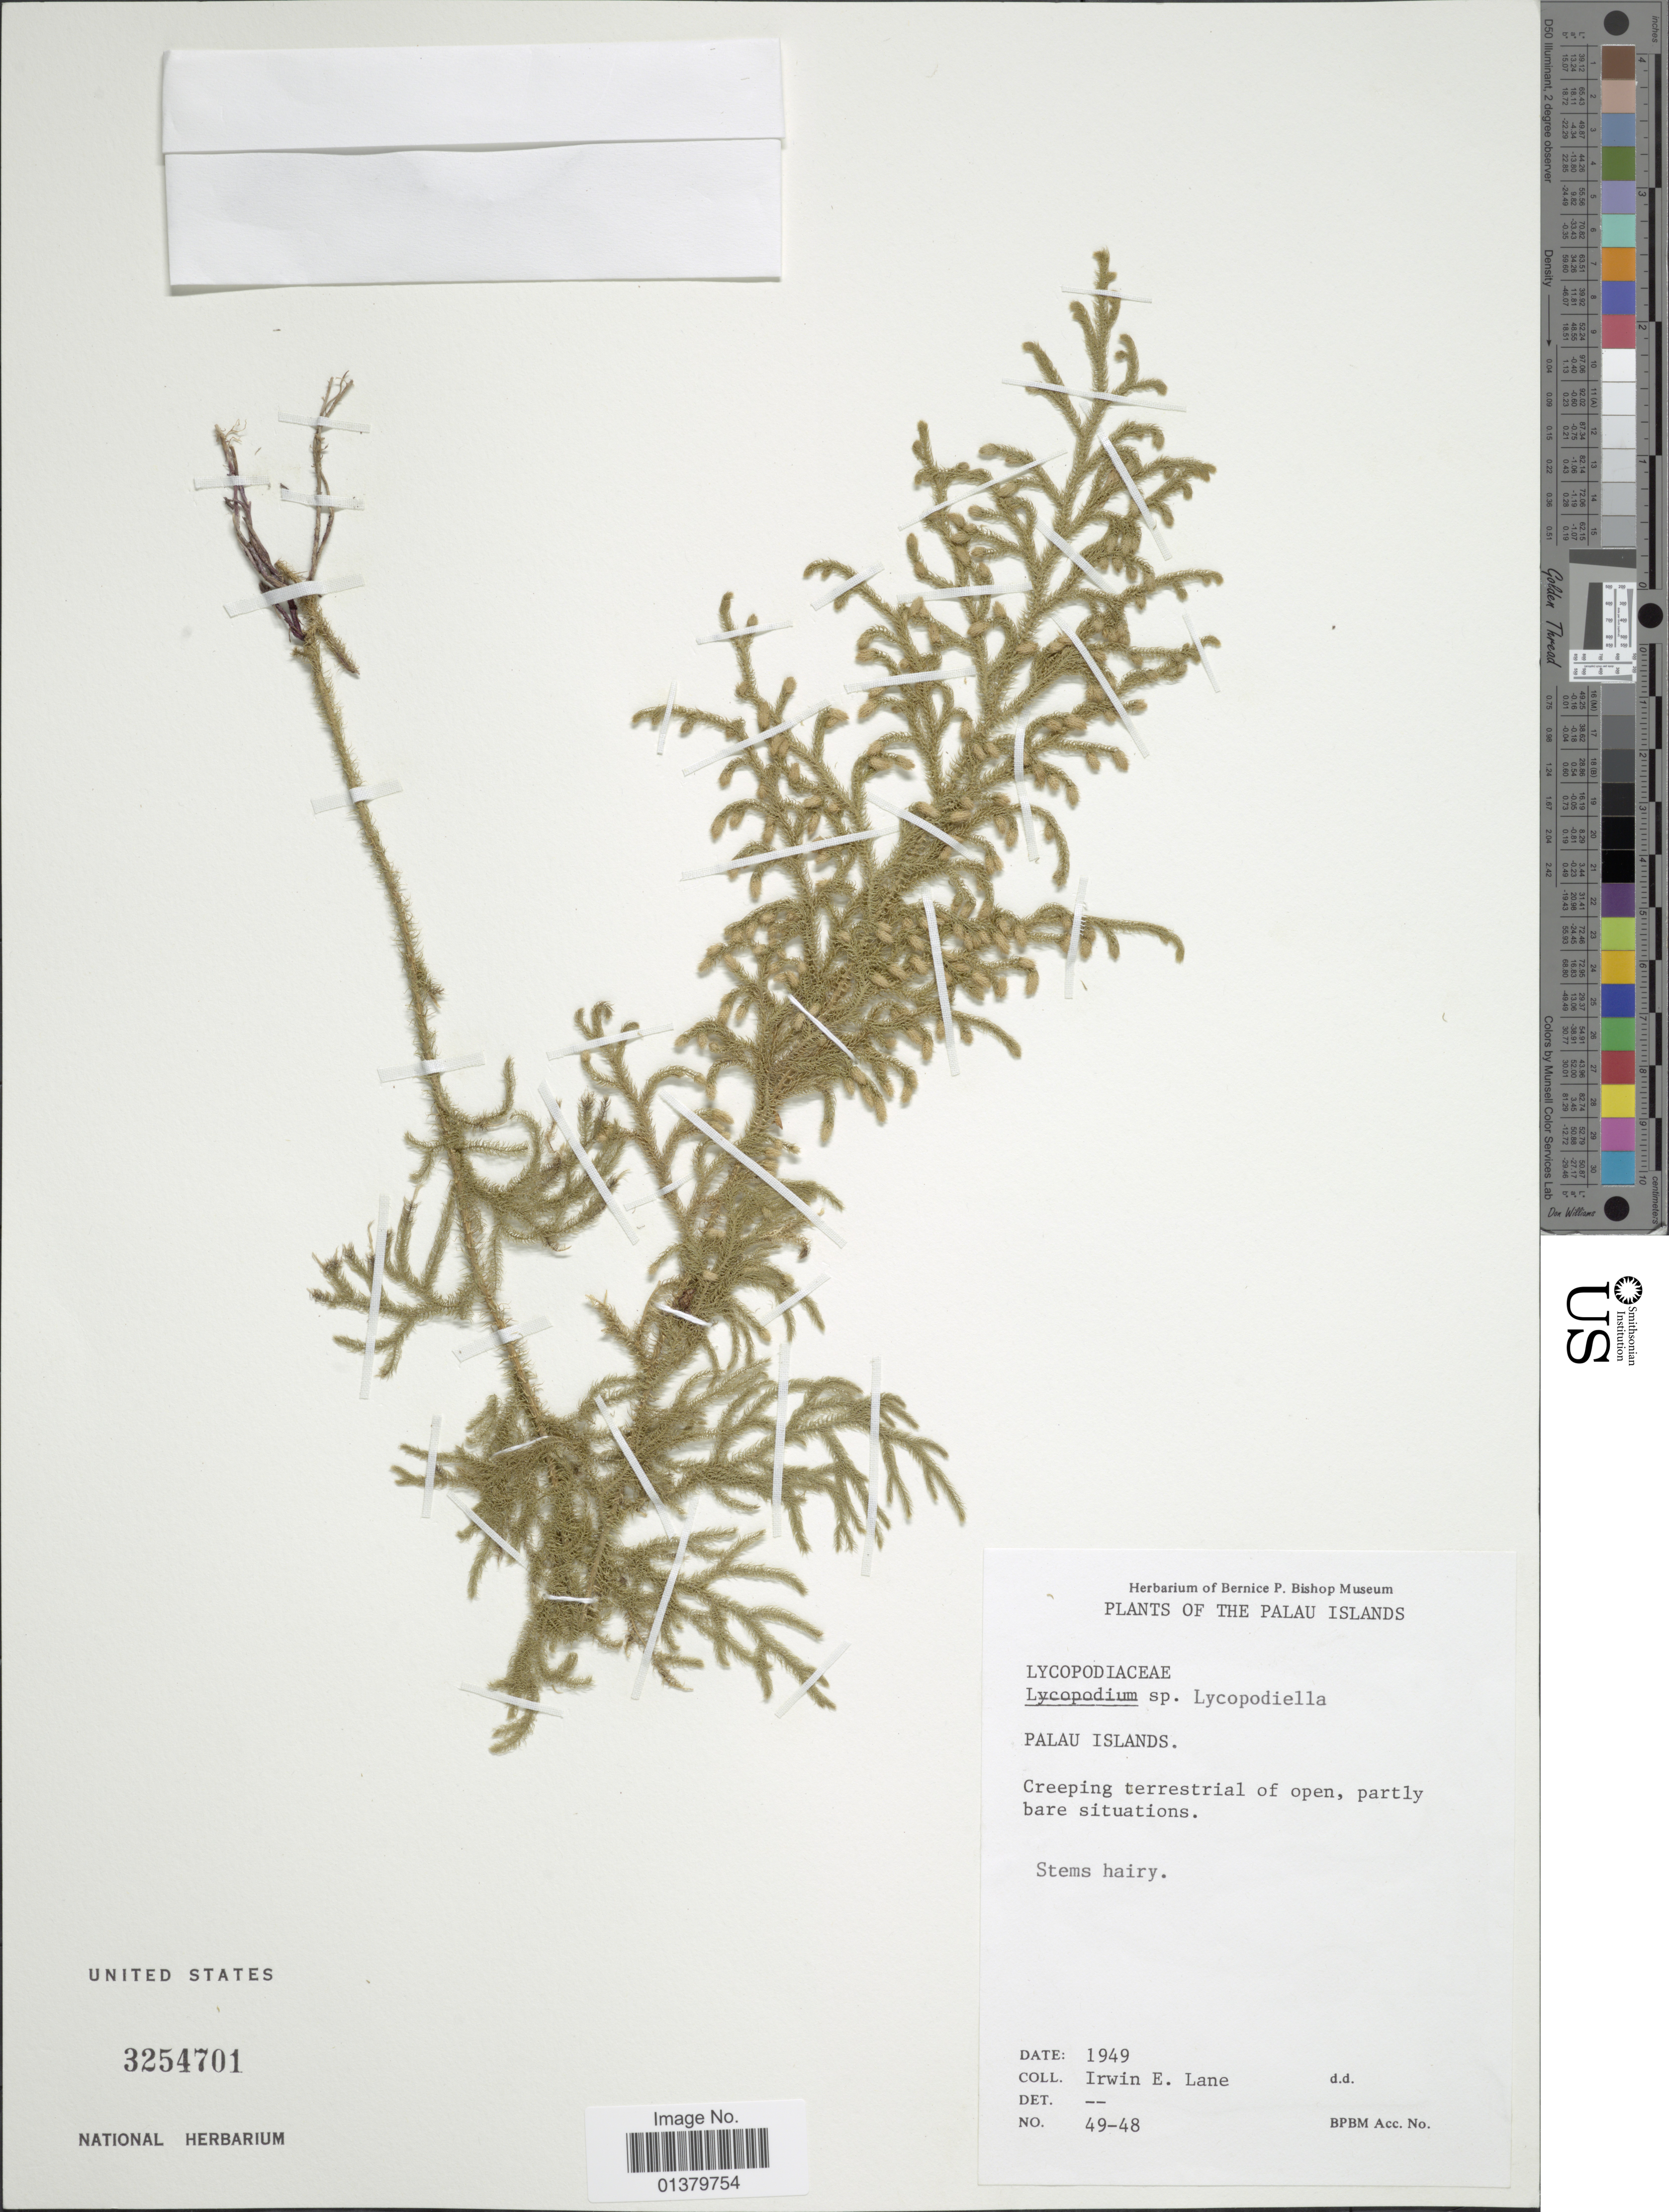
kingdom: Plantae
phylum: Tracheophyta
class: Lycopodiopsida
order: Lycopodiales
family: Lycopodiaceae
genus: Palhinhaea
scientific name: Palhinhaea cernua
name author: (L.) Vasc. & Franco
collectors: I. Lane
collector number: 49-48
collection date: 1949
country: Palau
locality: The Palau Islands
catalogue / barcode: US 3254701